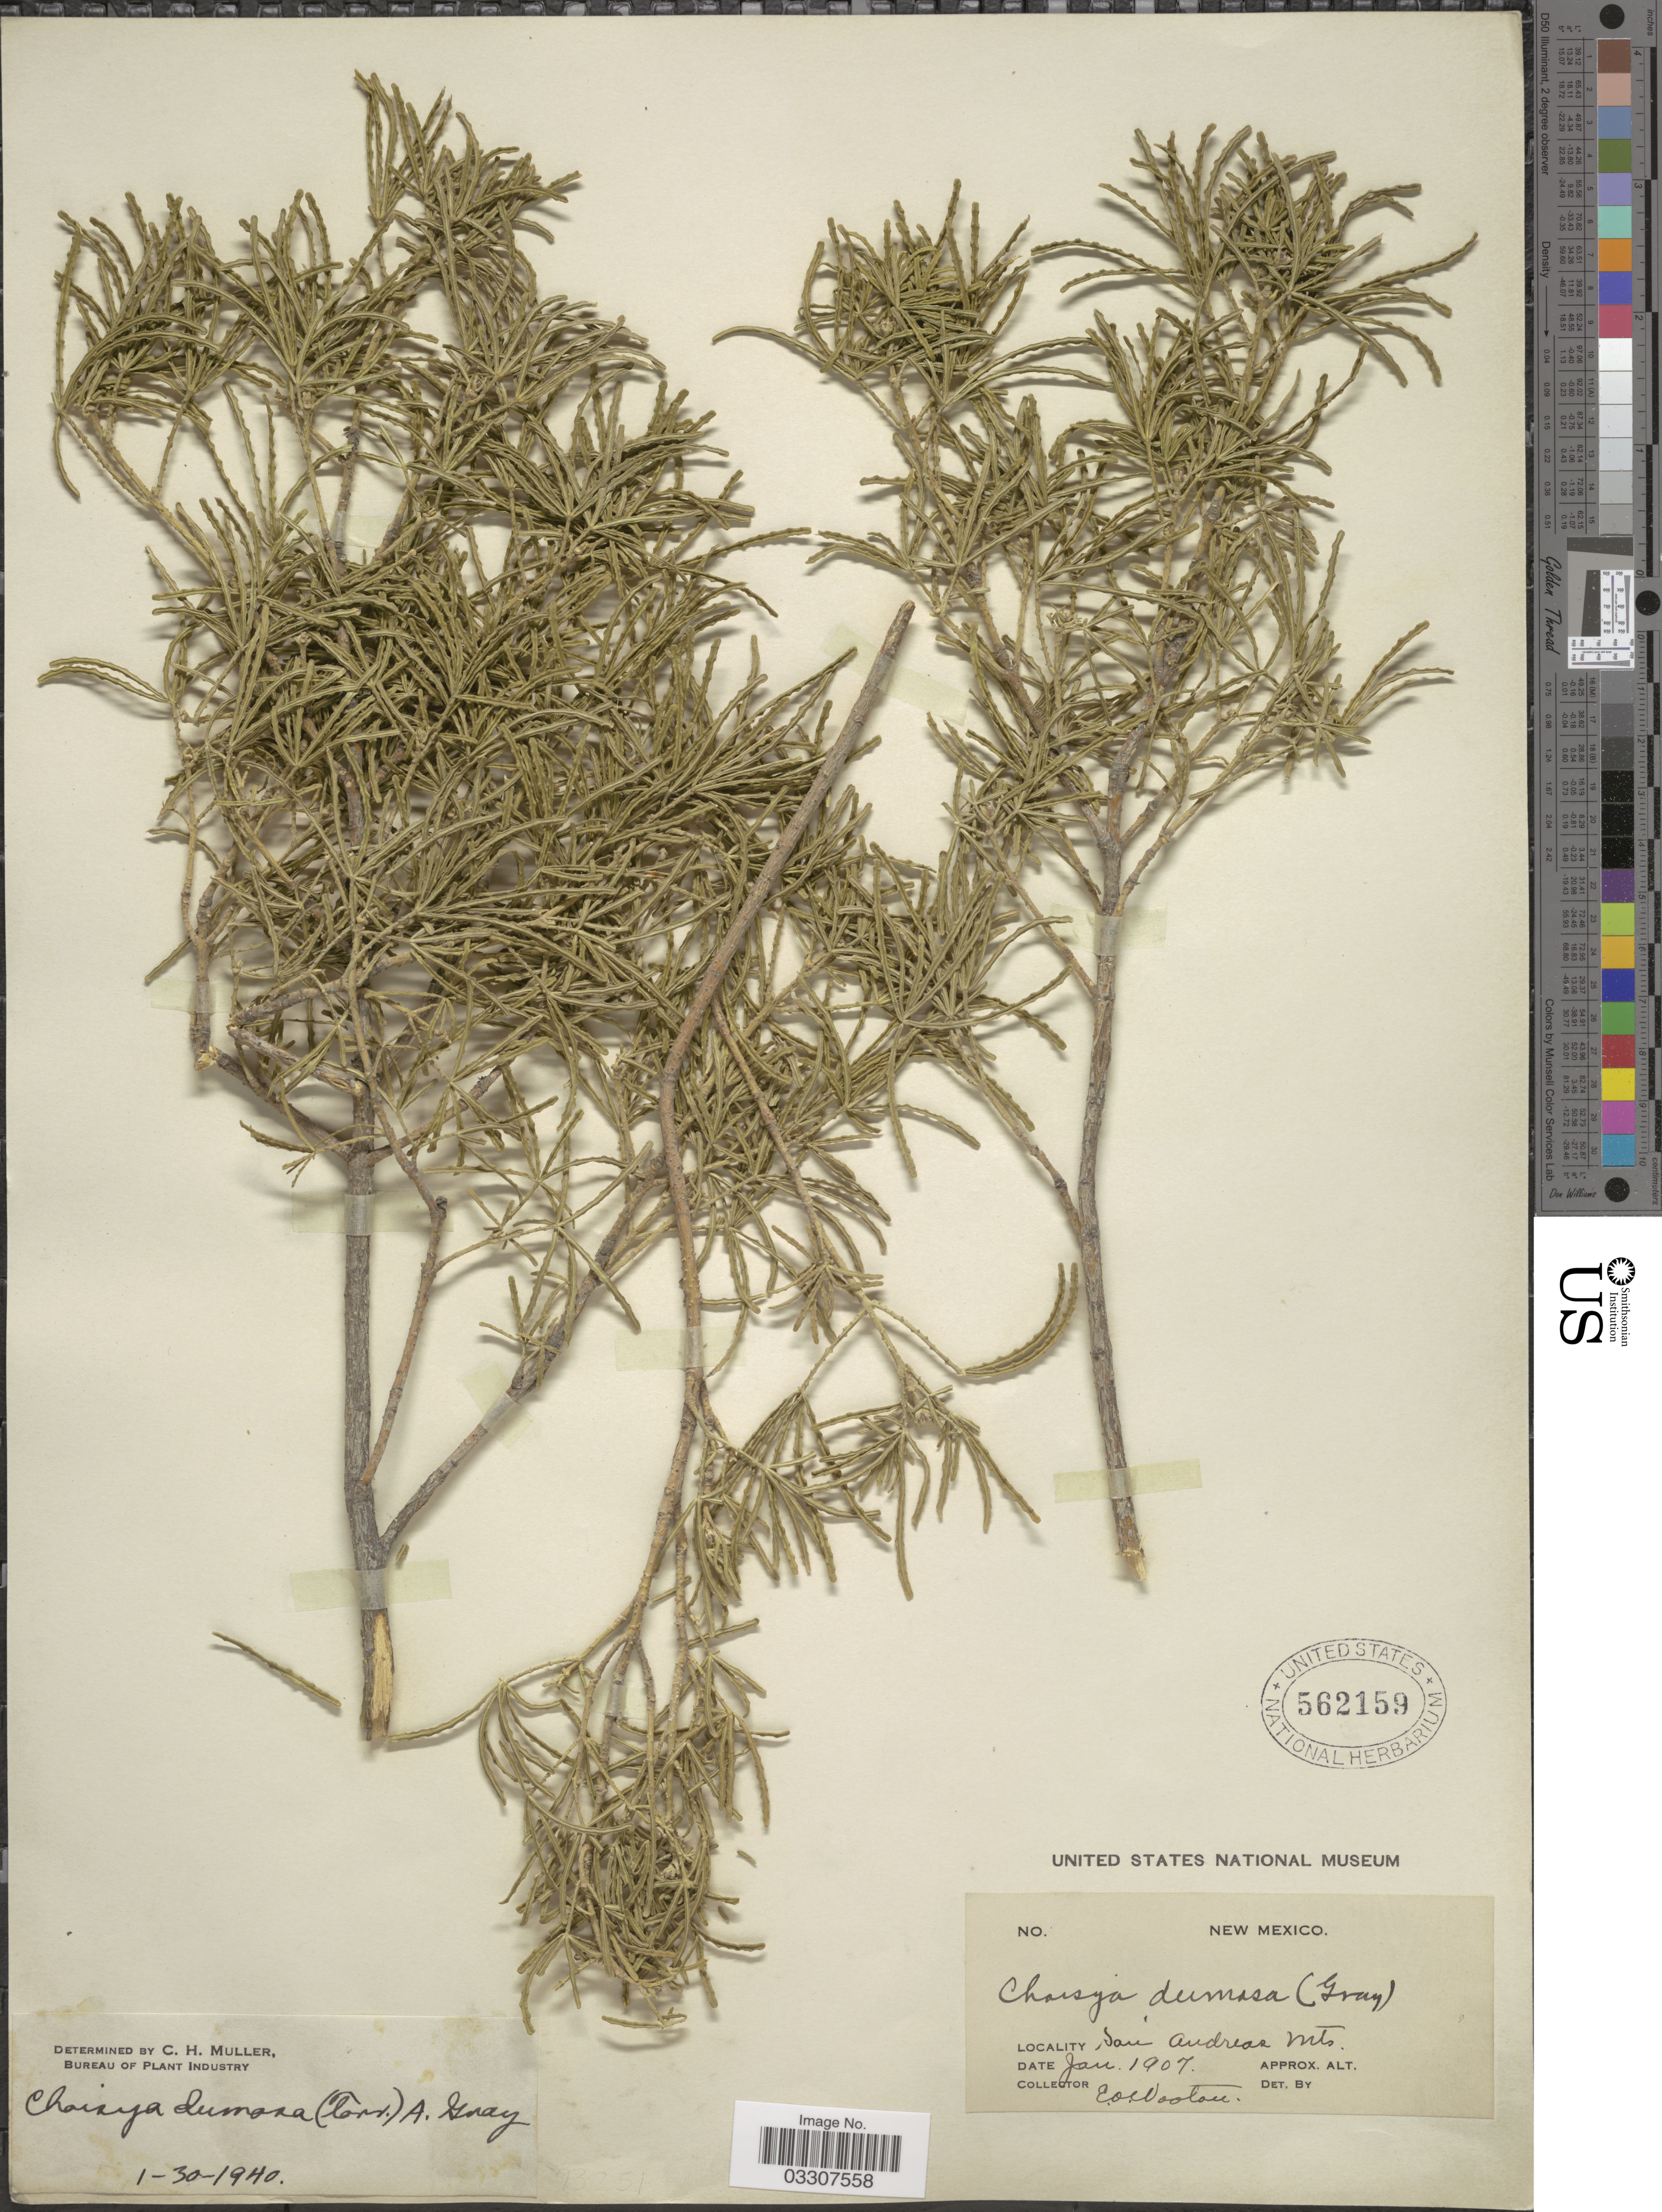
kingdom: Plantae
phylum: Tracheophyta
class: Magnoliopsida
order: Sapindales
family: Rutaceae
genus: Choisya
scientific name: Choisya dumosa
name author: A. Gray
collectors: E. O. Wooton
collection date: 1907-01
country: United States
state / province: New Mexico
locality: San Andreas Mts.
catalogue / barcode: US 562159